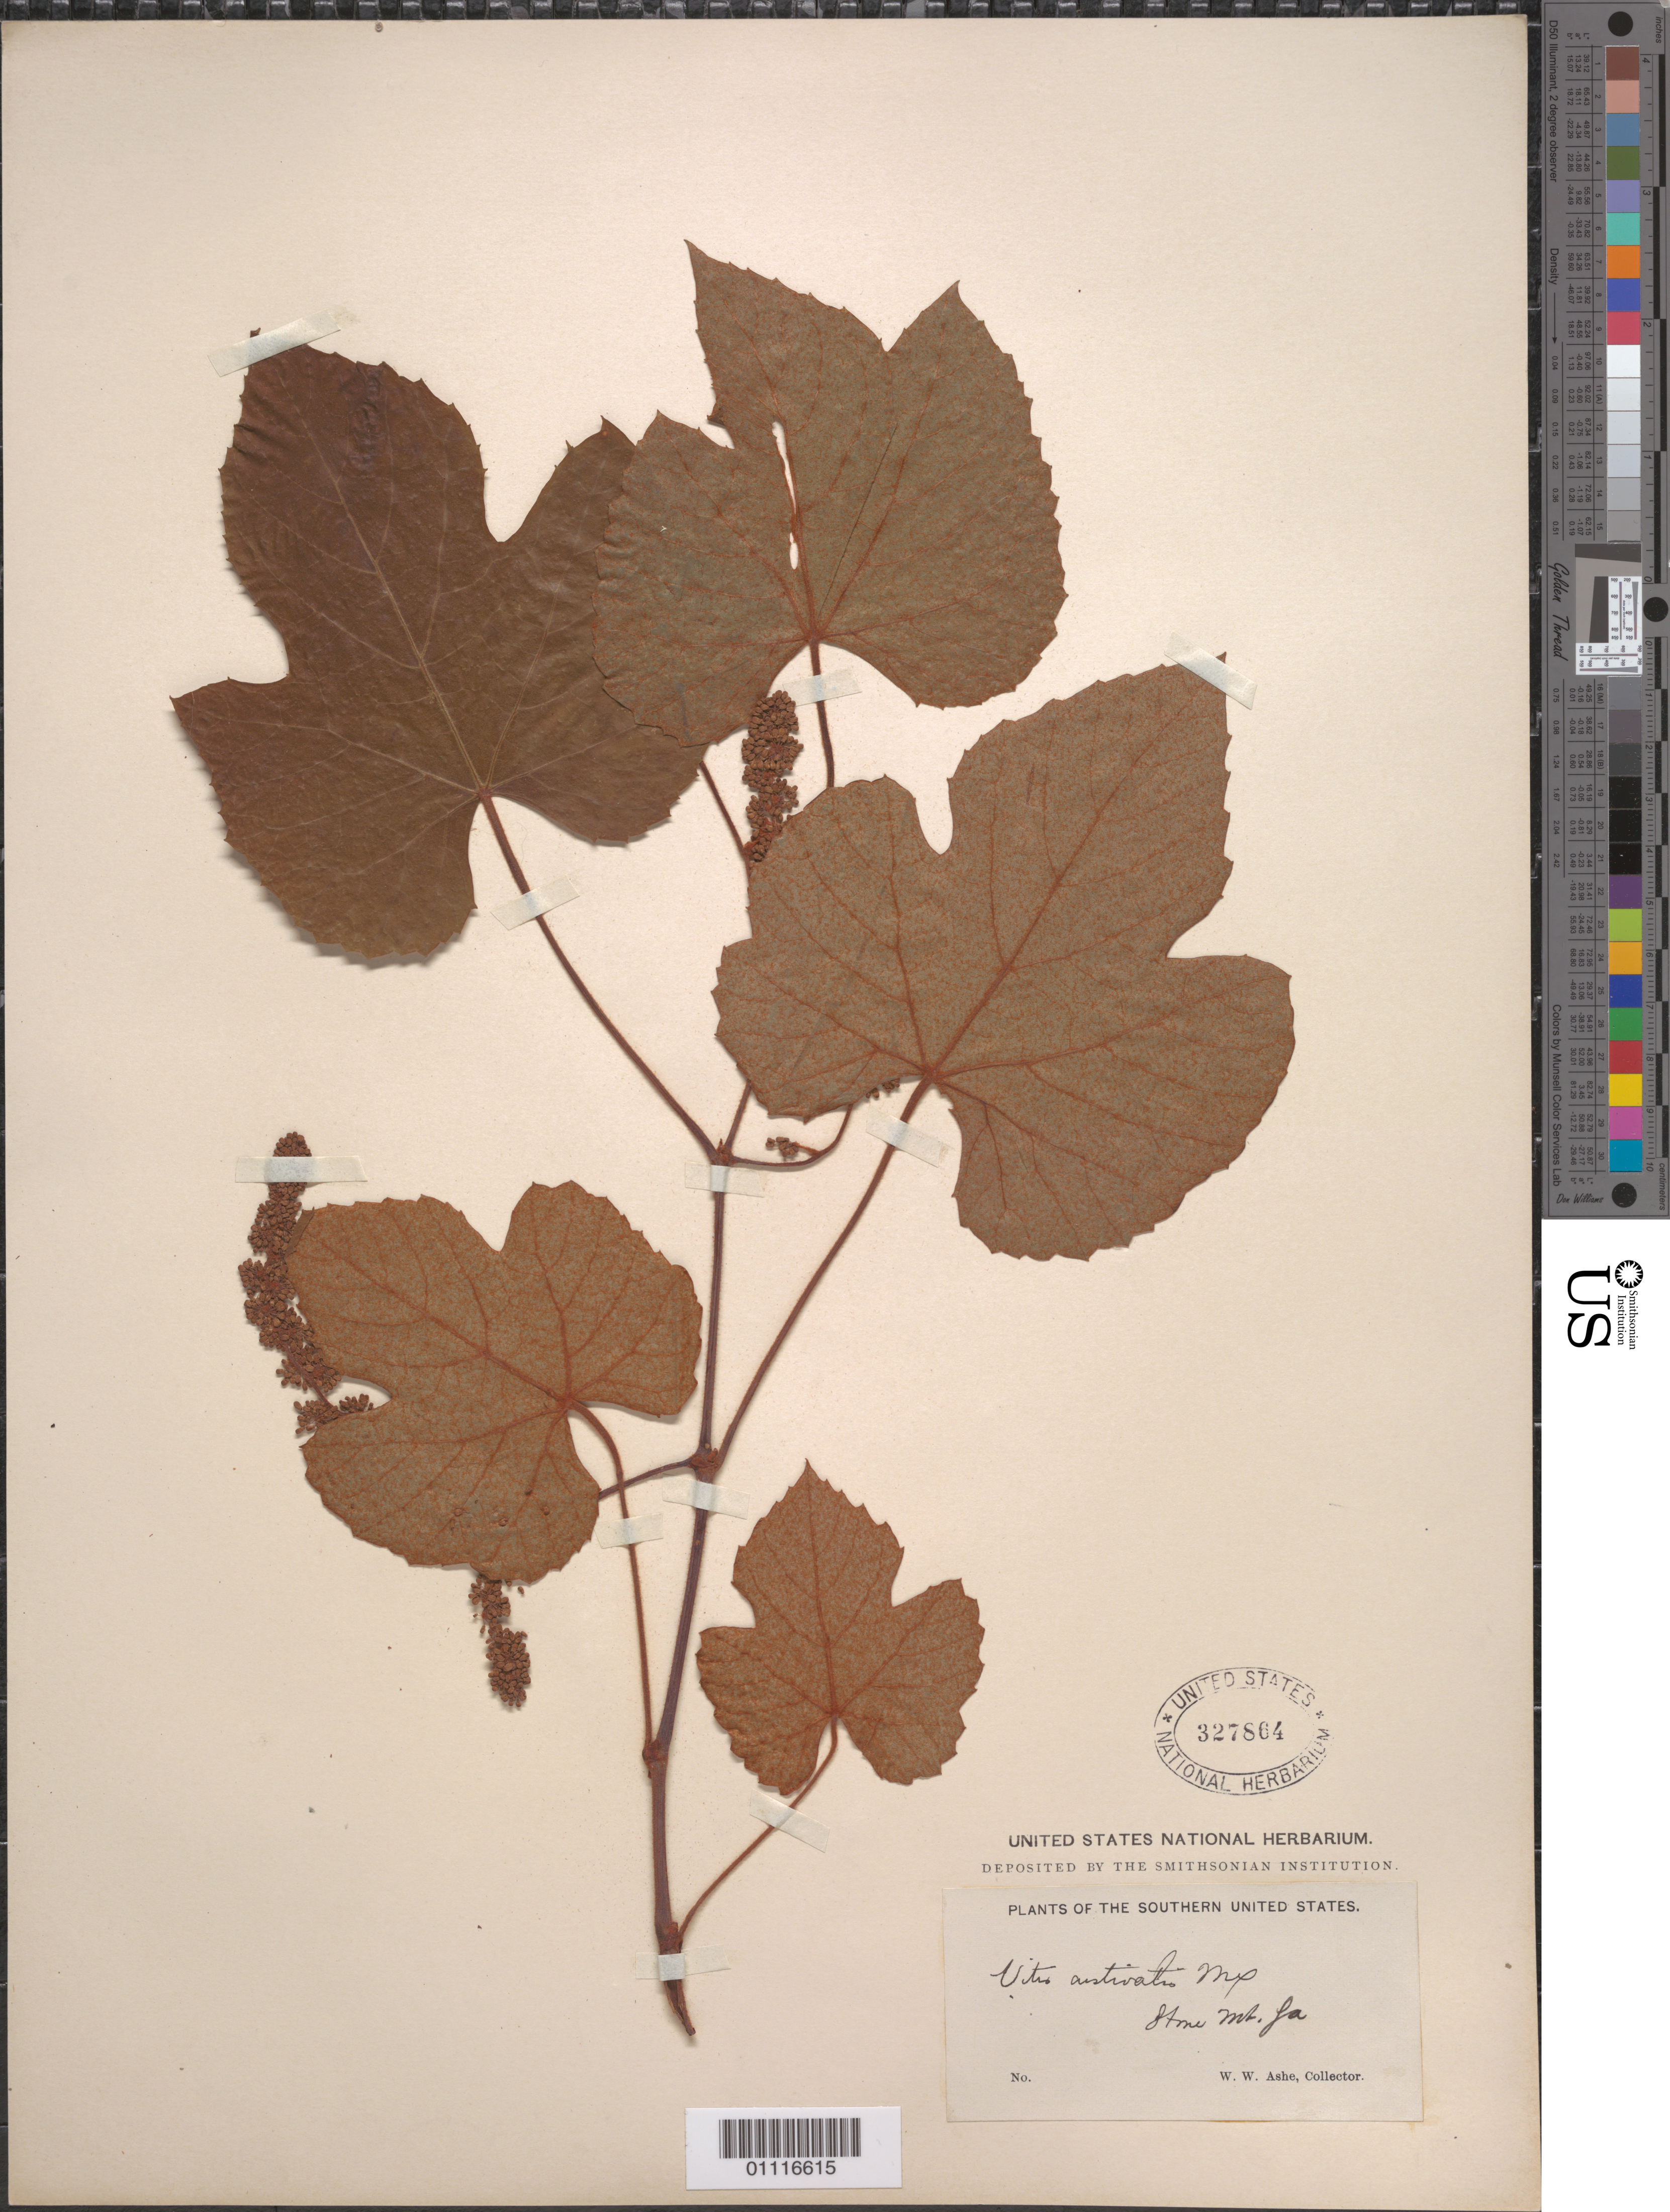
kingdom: Plantae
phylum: Tracheophyta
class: Magnoliopsida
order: Vitales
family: Vitaceae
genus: Vitis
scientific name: Vitis aestivalis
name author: Michx.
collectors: W. W. Ashe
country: United States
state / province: Georgia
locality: Stone Mt.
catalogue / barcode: US 327864